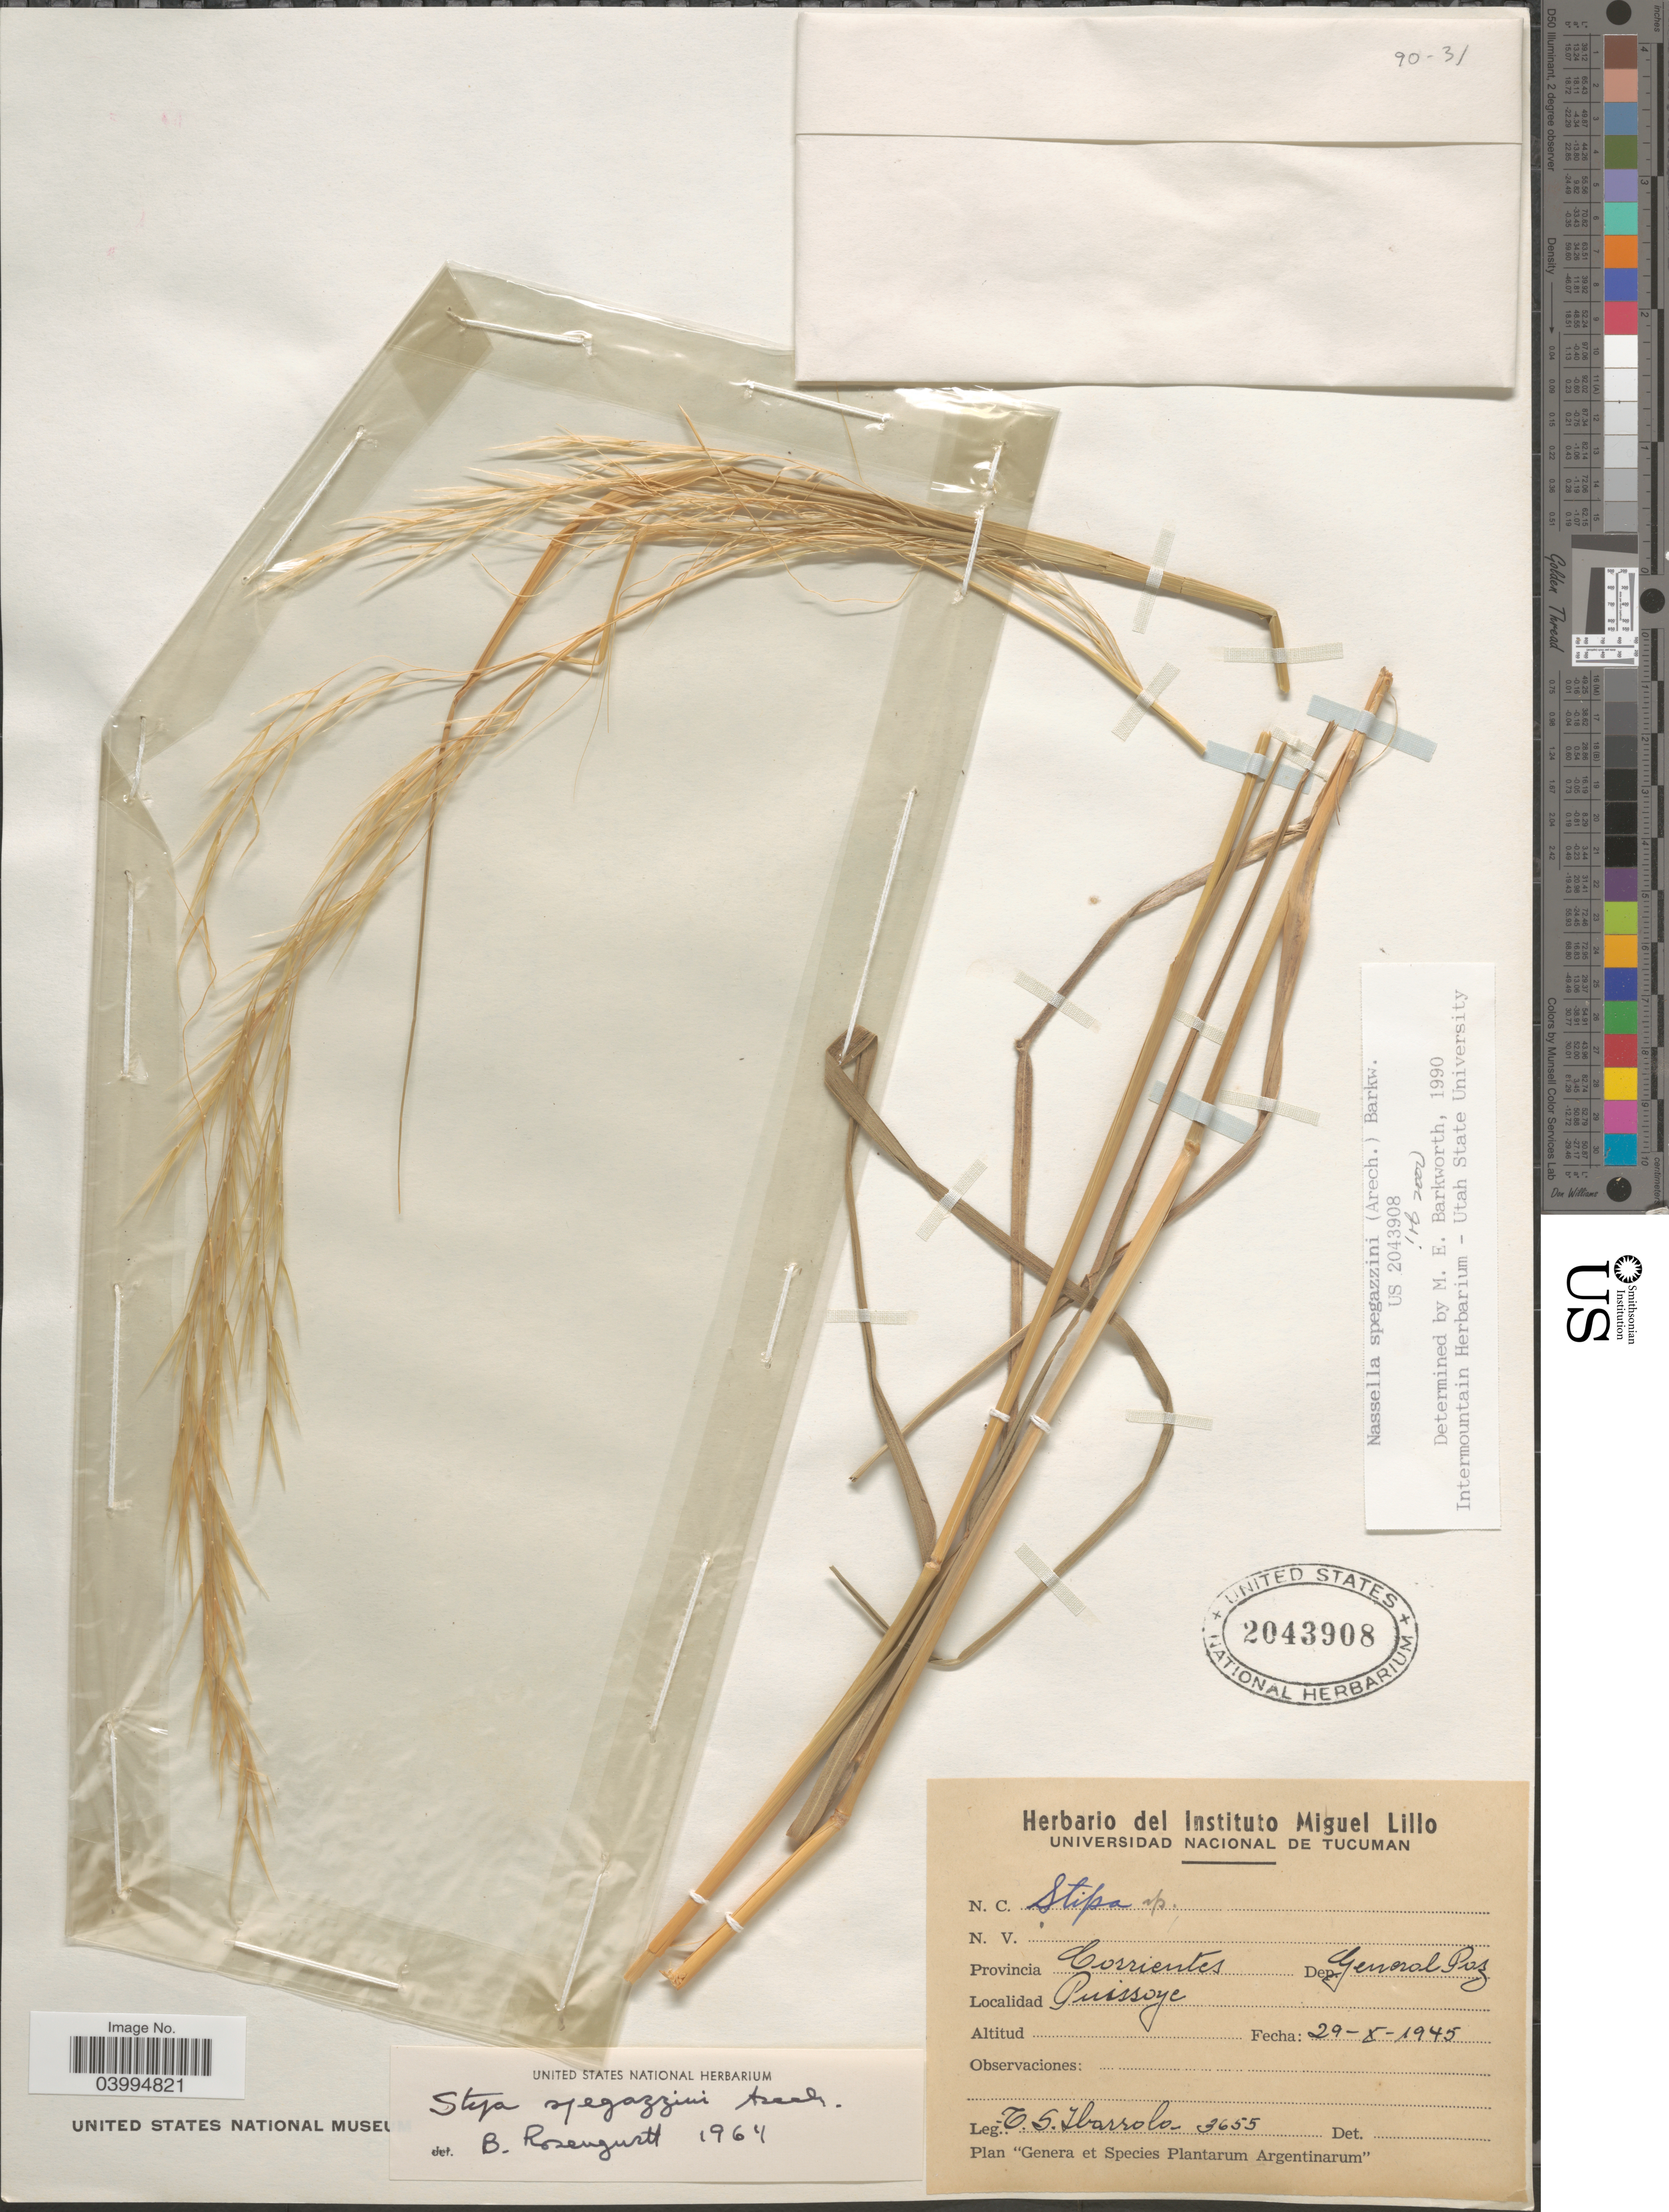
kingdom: Plantae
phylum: Tracheophyta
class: Liliopsida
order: Poales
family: Poaceae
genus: Nassella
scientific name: Nassella spegazzinii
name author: (Arechav.) Barkworth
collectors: T. Ibarrola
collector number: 3655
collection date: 1945-10-29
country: Argentina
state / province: Corrientes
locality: Dep. General Paz. Puissoye.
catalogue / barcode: US 2043908